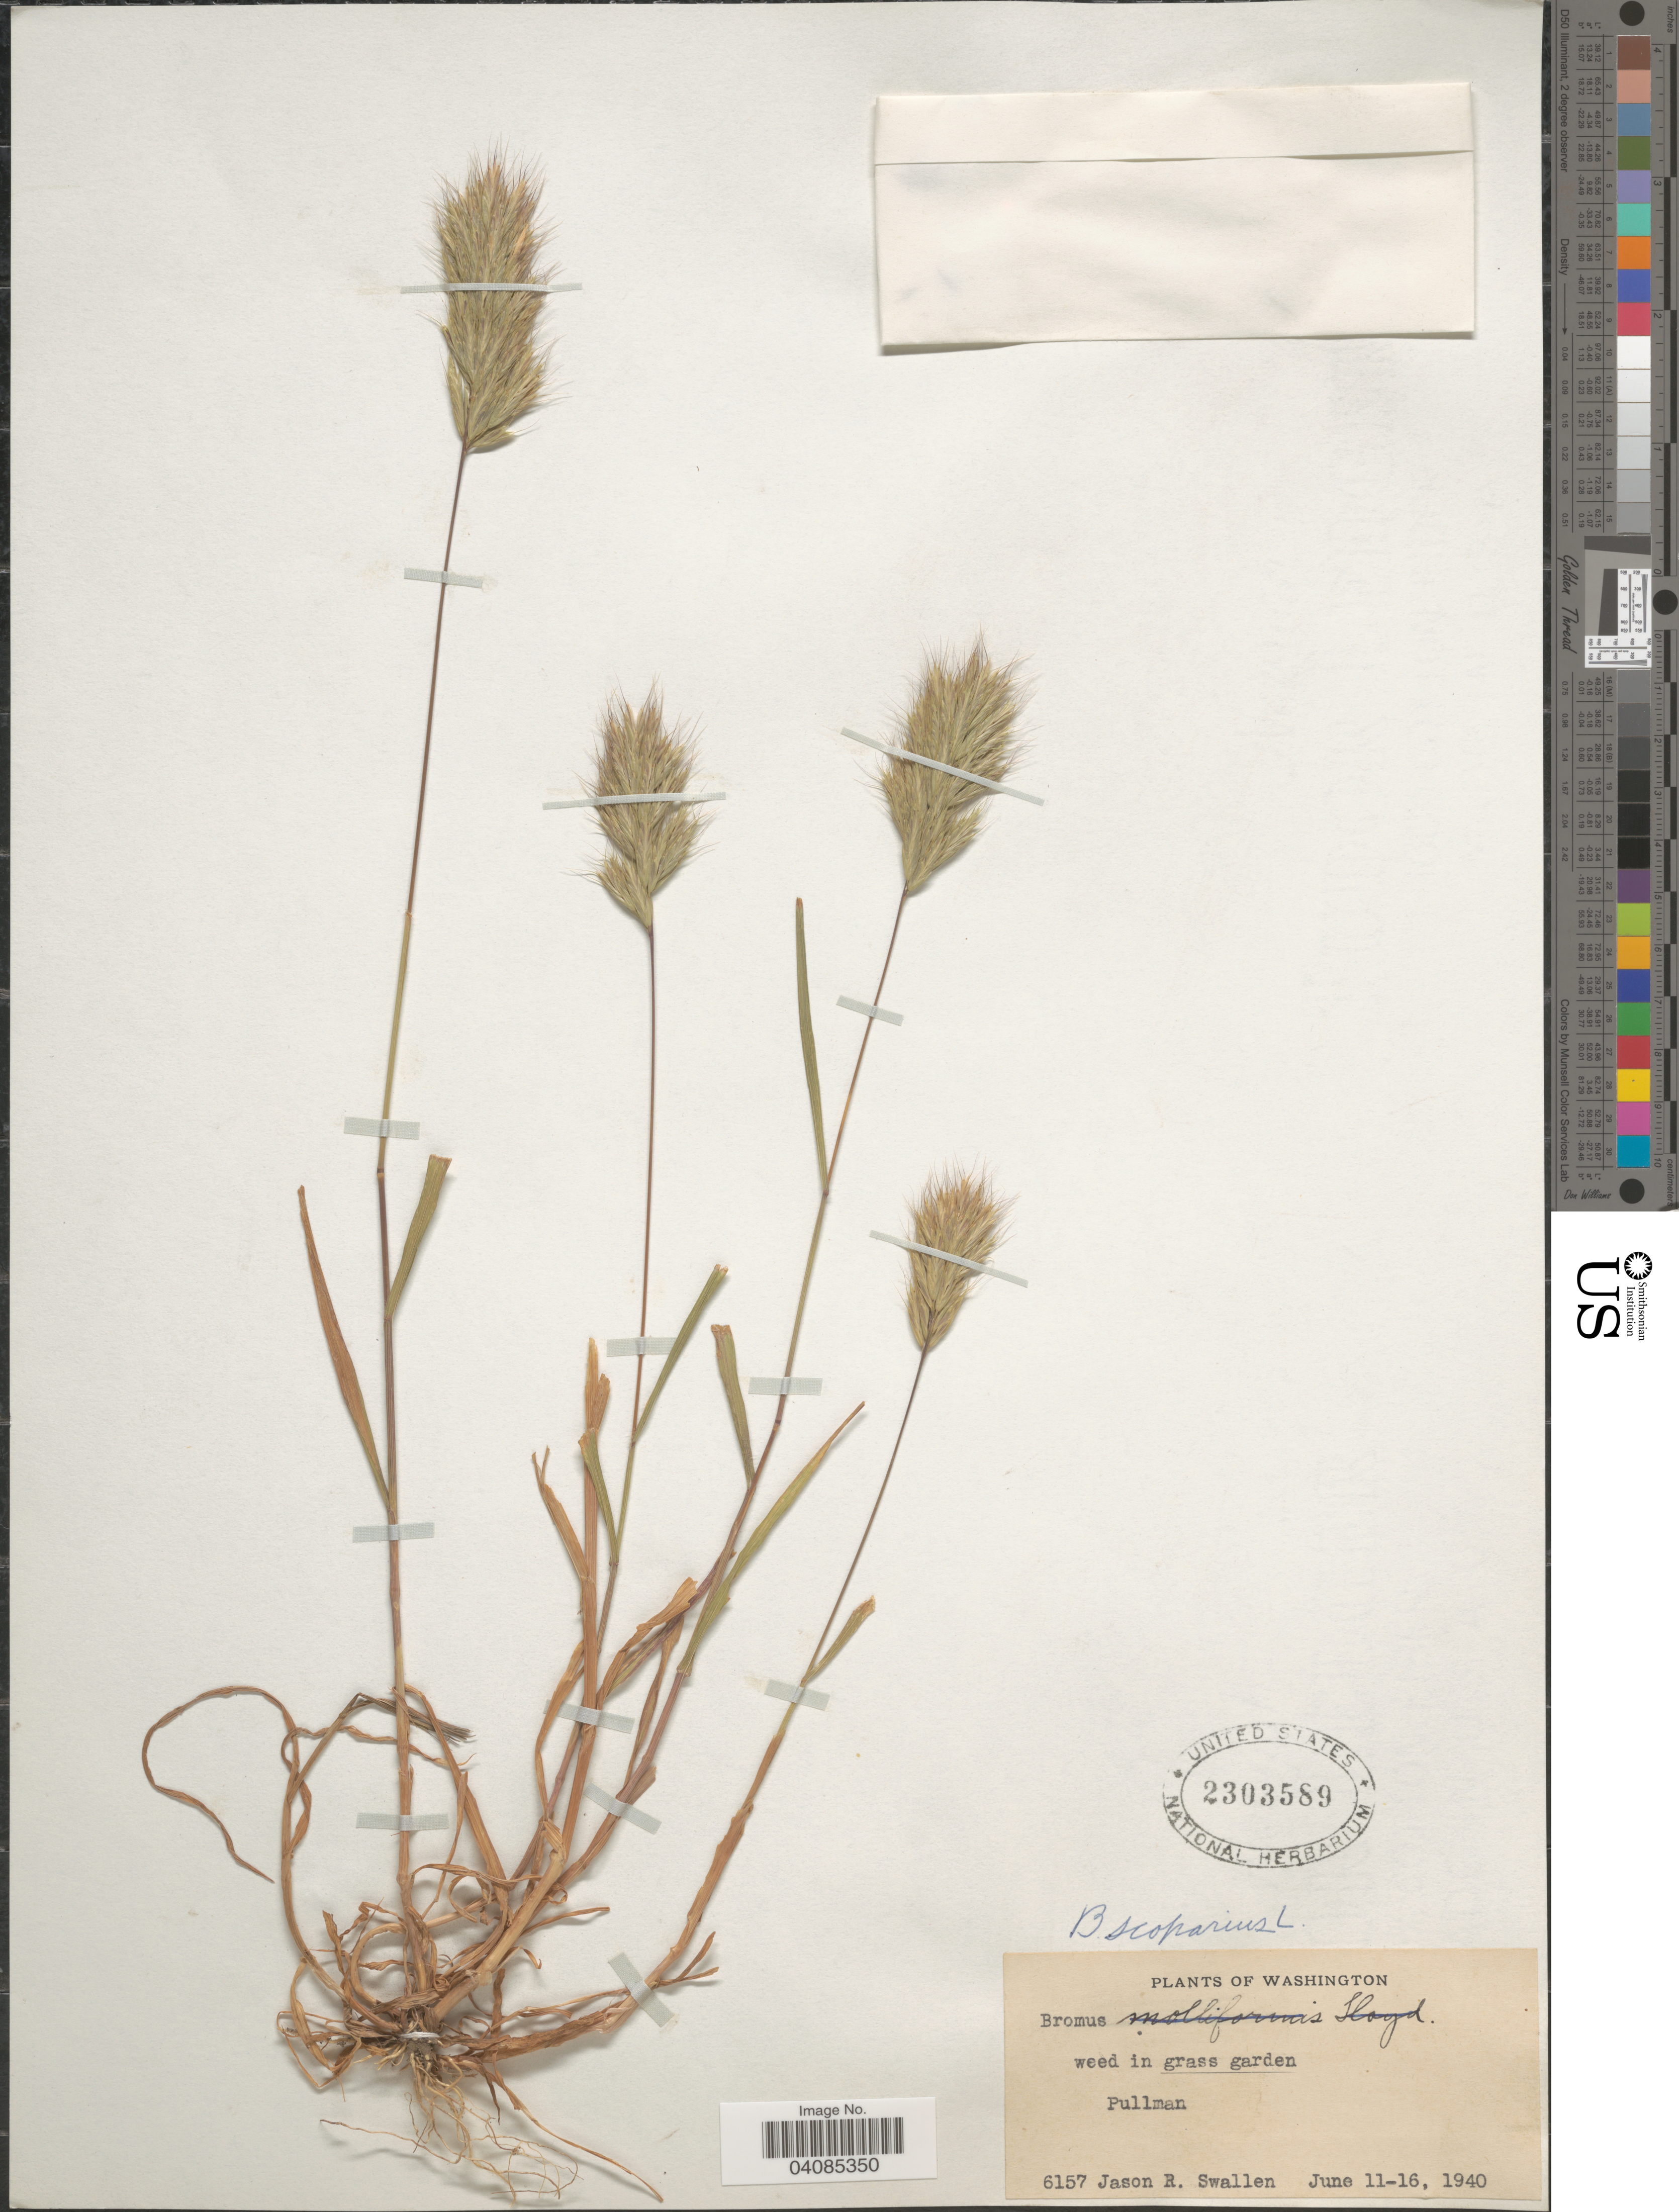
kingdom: Plantae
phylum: Tracheophyta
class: Liliopsida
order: Poales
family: Poaceae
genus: Bromus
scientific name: Bromus rubens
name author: L.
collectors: J. R. Swallen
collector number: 6157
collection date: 1940-06-11/1940-06-16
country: United States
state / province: Washington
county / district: Whitman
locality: In grass garden, Pullman.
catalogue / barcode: US 2303589